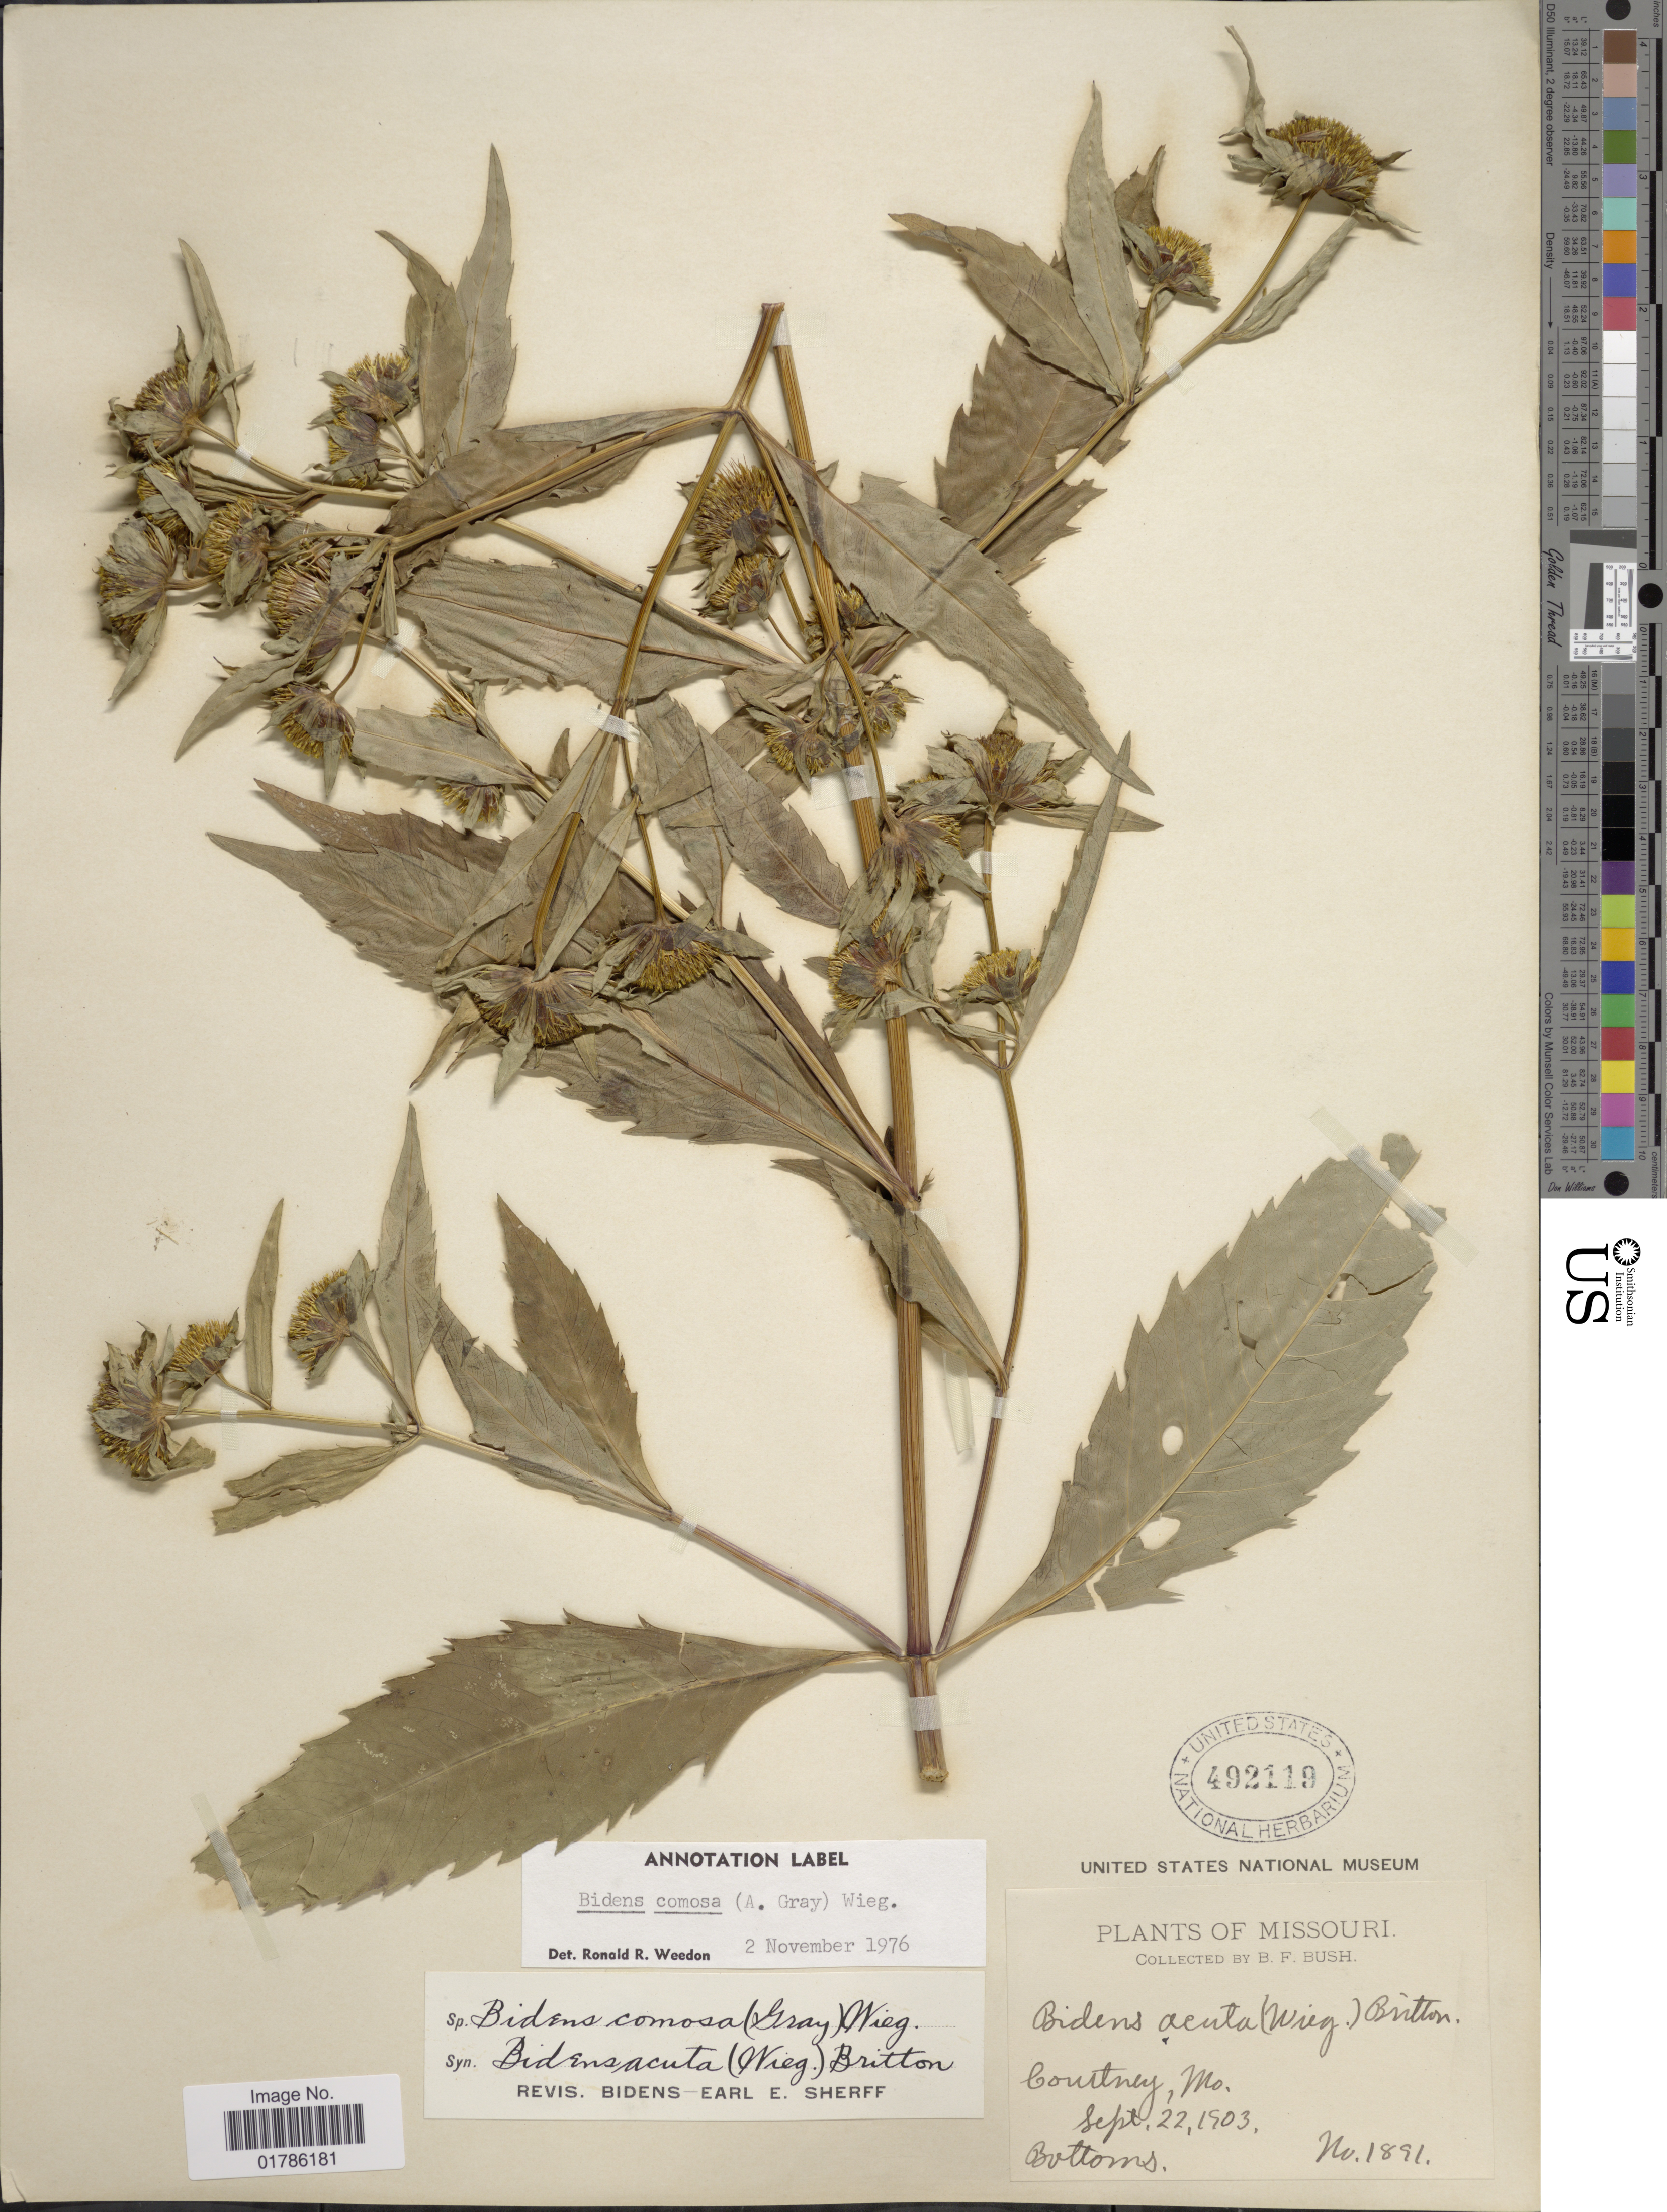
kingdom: Plantae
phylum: Tracheophyta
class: Magnoliopsida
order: Asterales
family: Asteraceae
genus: Bidens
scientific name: Bidens comosa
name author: (A. Gray) Wiegand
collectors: B. F. Bush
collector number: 1891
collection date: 1903-09-22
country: United States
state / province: Missouri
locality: Courtney, Mo.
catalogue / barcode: US 492119